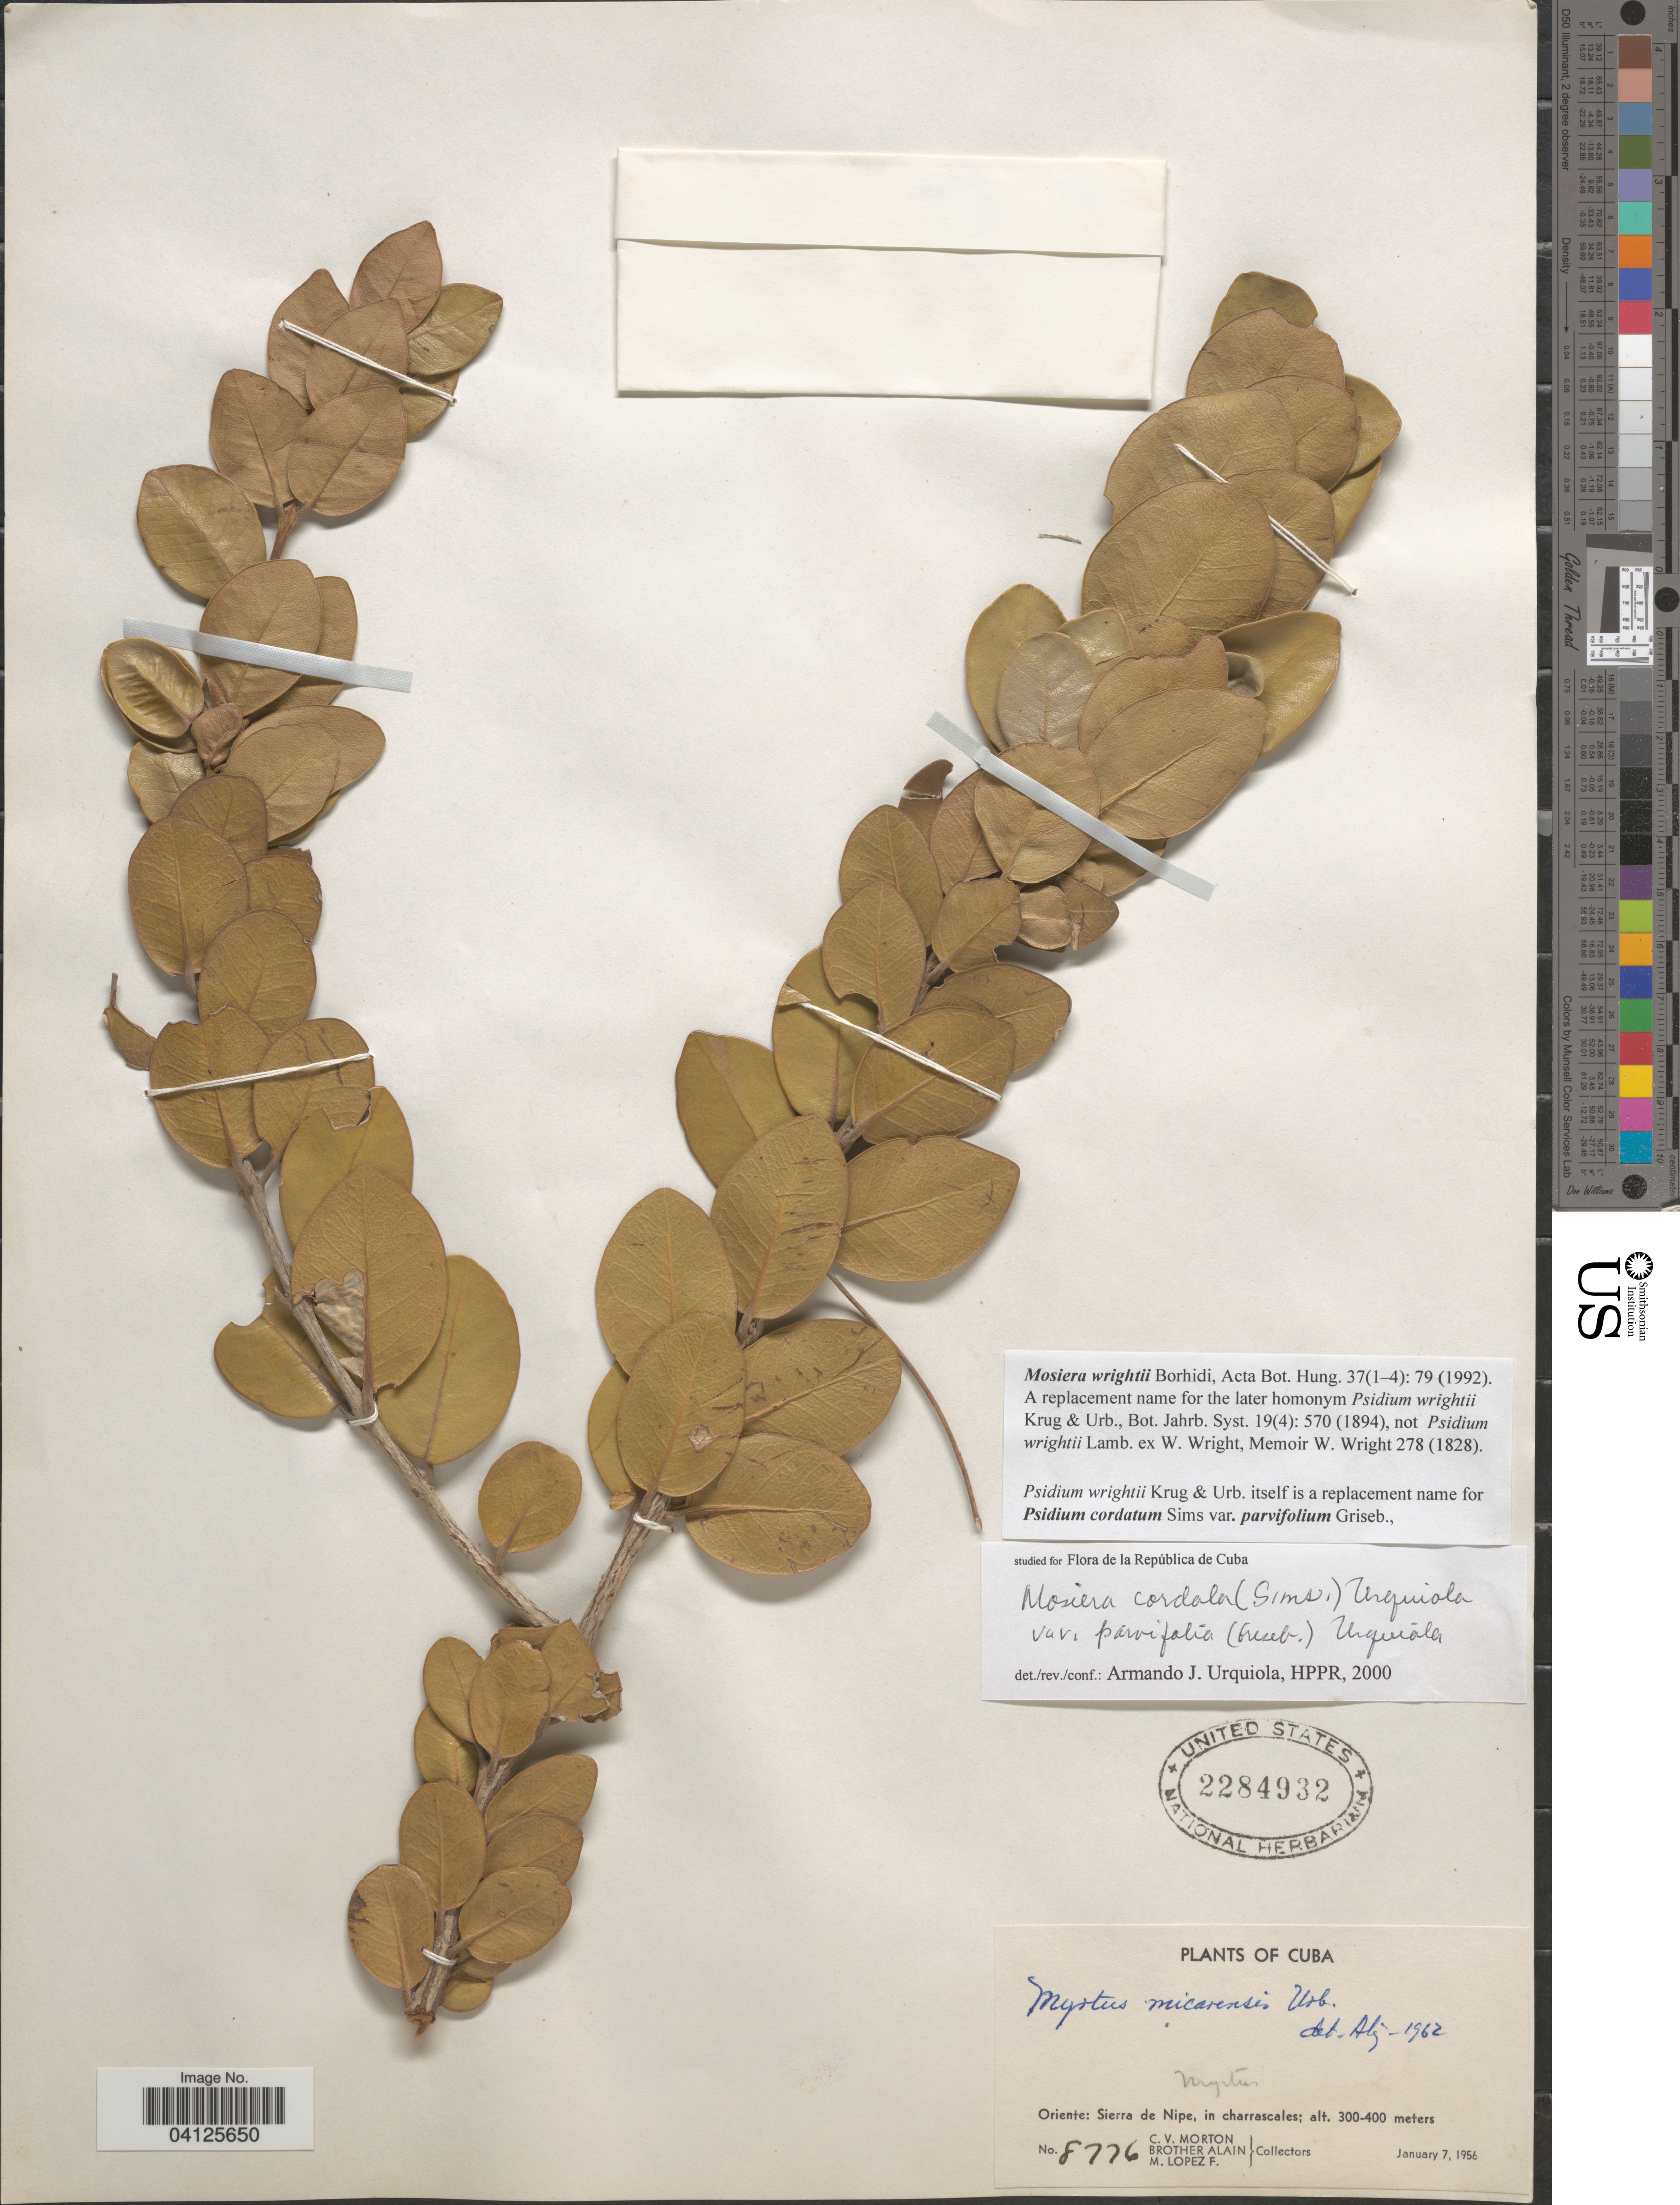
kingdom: Plantae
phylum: Tracheophyta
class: Magnoliopsida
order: Myrtales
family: Myrtaceae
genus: Mosiera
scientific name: Mosiera wrightii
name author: (Krug & Urb.) Borhidi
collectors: C. V. Morton, Alain & M. Lopez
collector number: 8776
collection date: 1956-01-07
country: Cuba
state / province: Oriente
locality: Sierra de Nipe, in charrascales.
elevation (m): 300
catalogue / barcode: US 2284932